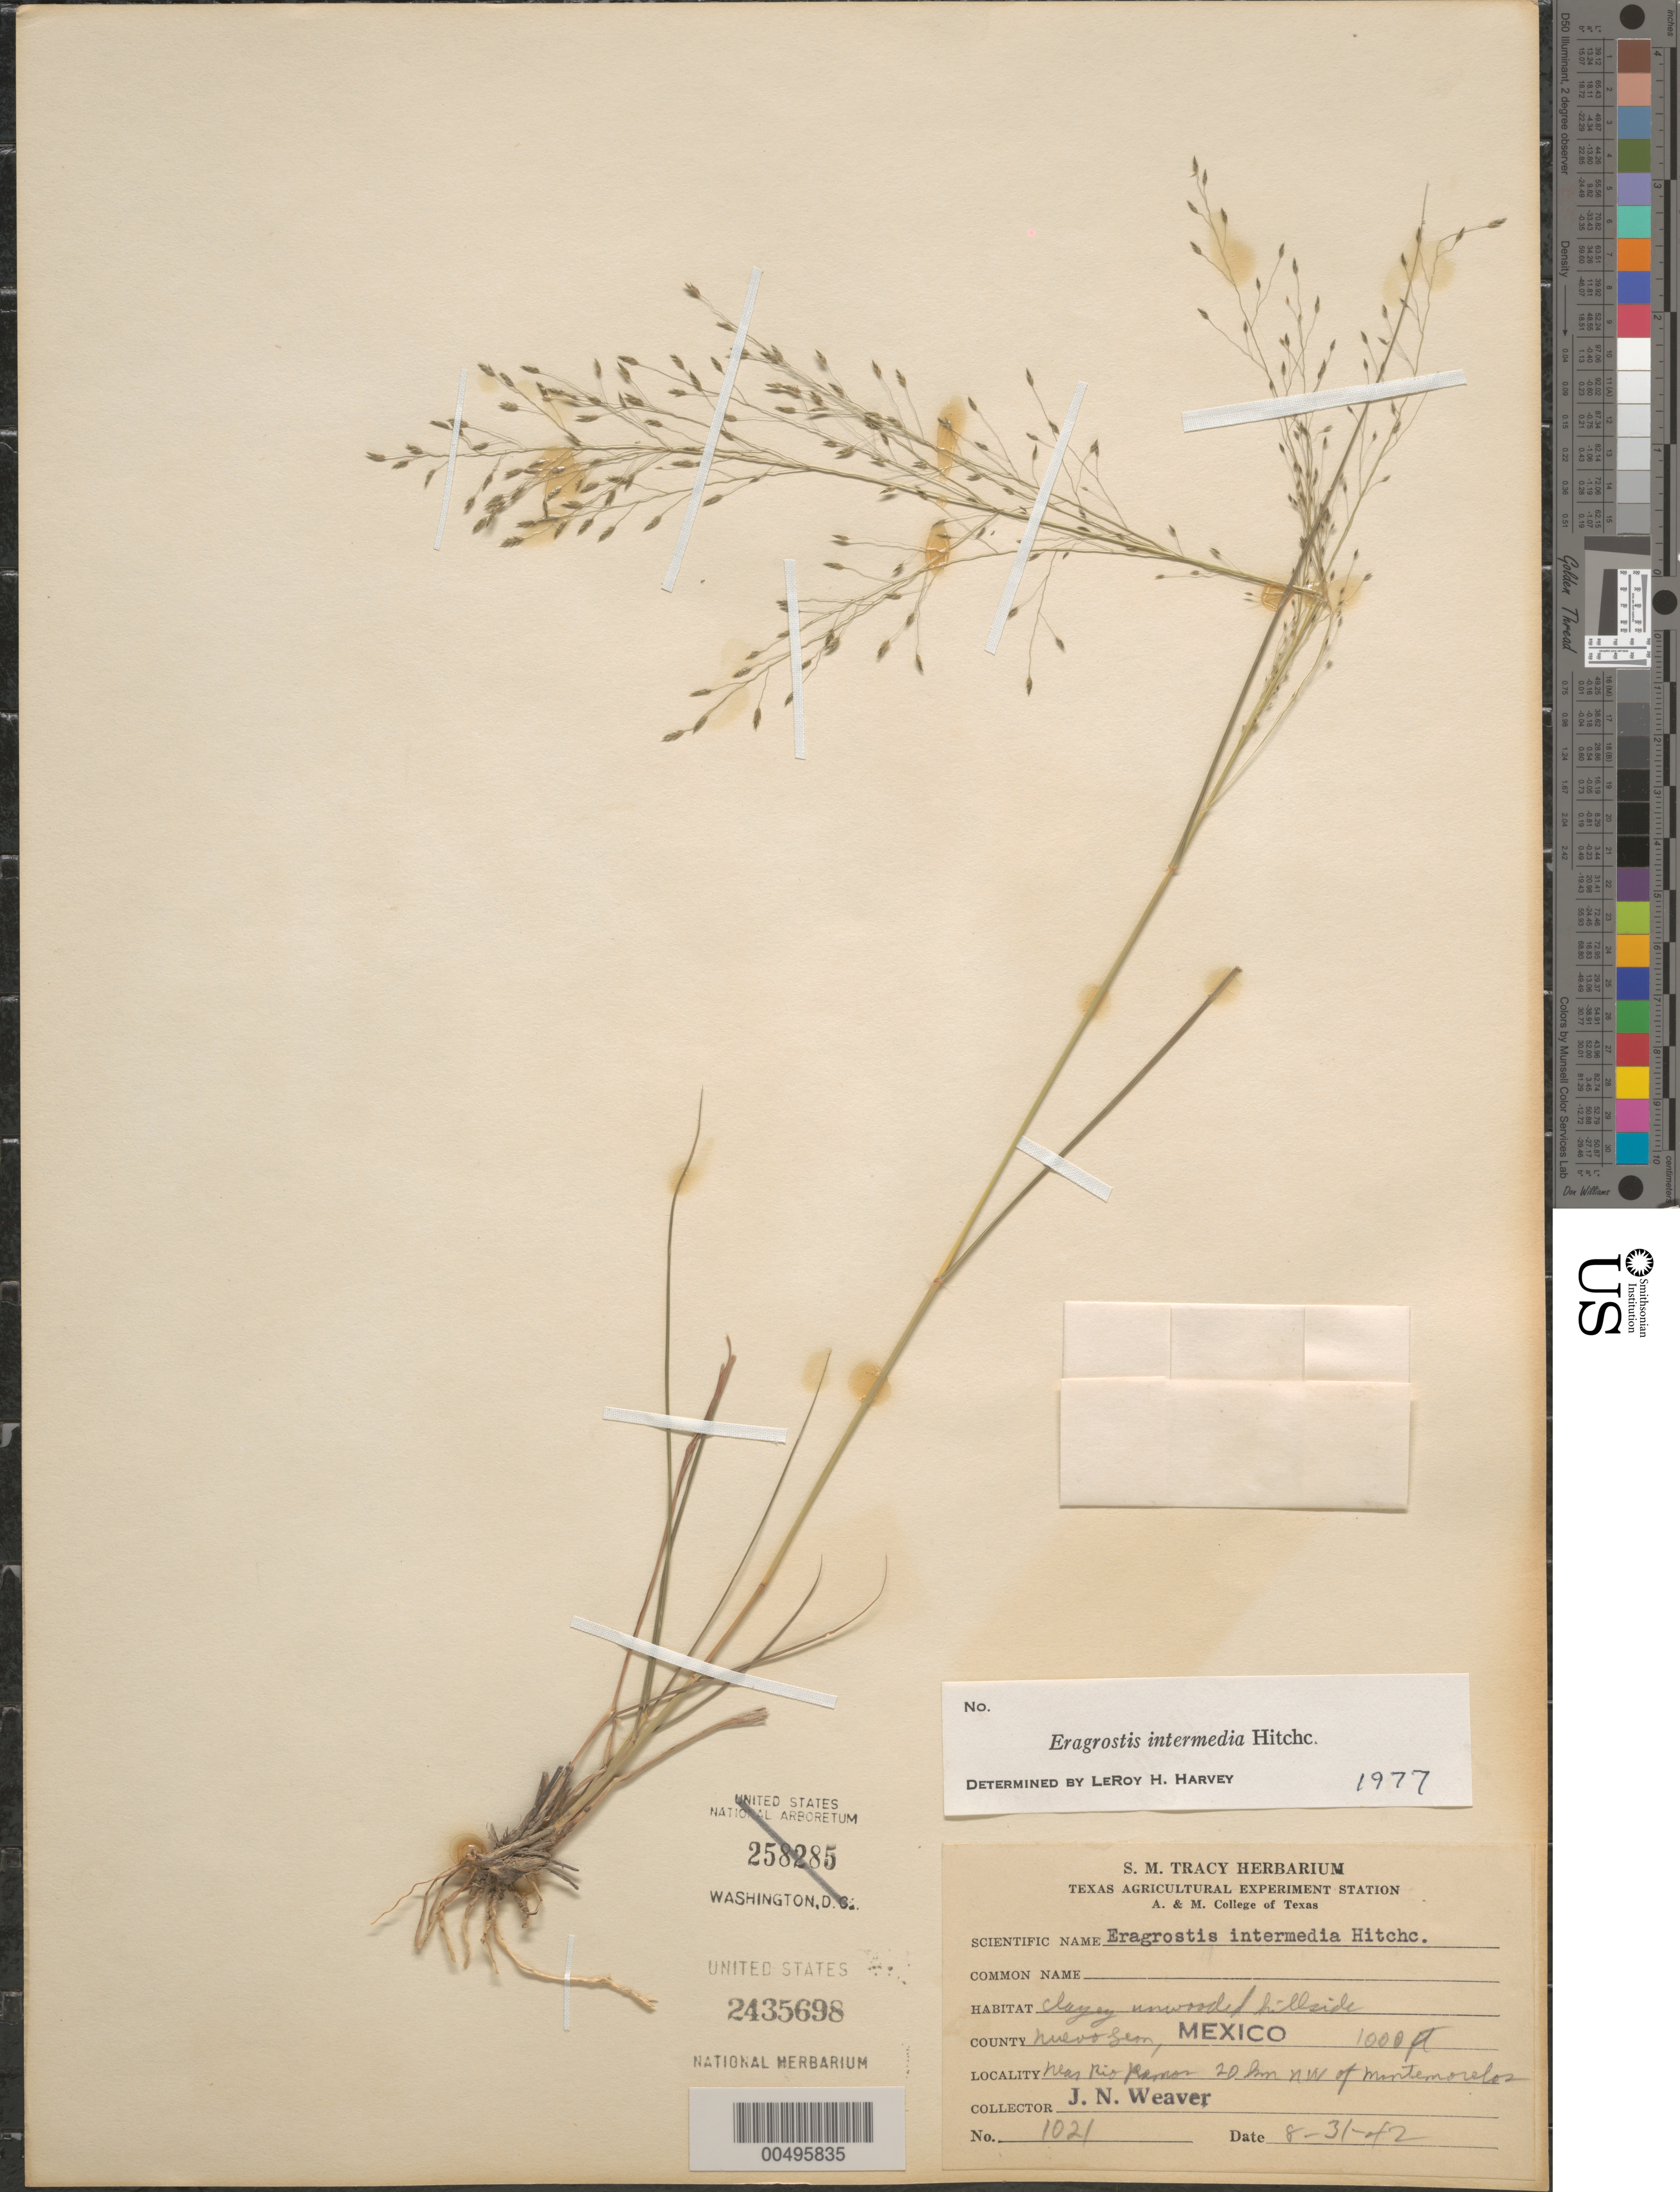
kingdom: Plantae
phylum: Tracheophyta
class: Liliopsida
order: Poales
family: Poaceae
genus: Eragrostis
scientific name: Eragrostis intermedia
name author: Hitchc.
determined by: Harvey, L. H.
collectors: J. N. Weaver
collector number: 1021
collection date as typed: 31 Aug 1942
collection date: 1942-08-31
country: Mexico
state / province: Nuevo Leon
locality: Near Rio Rámon, 20 km NW of Montemorelos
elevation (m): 305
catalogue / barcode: US 2435698